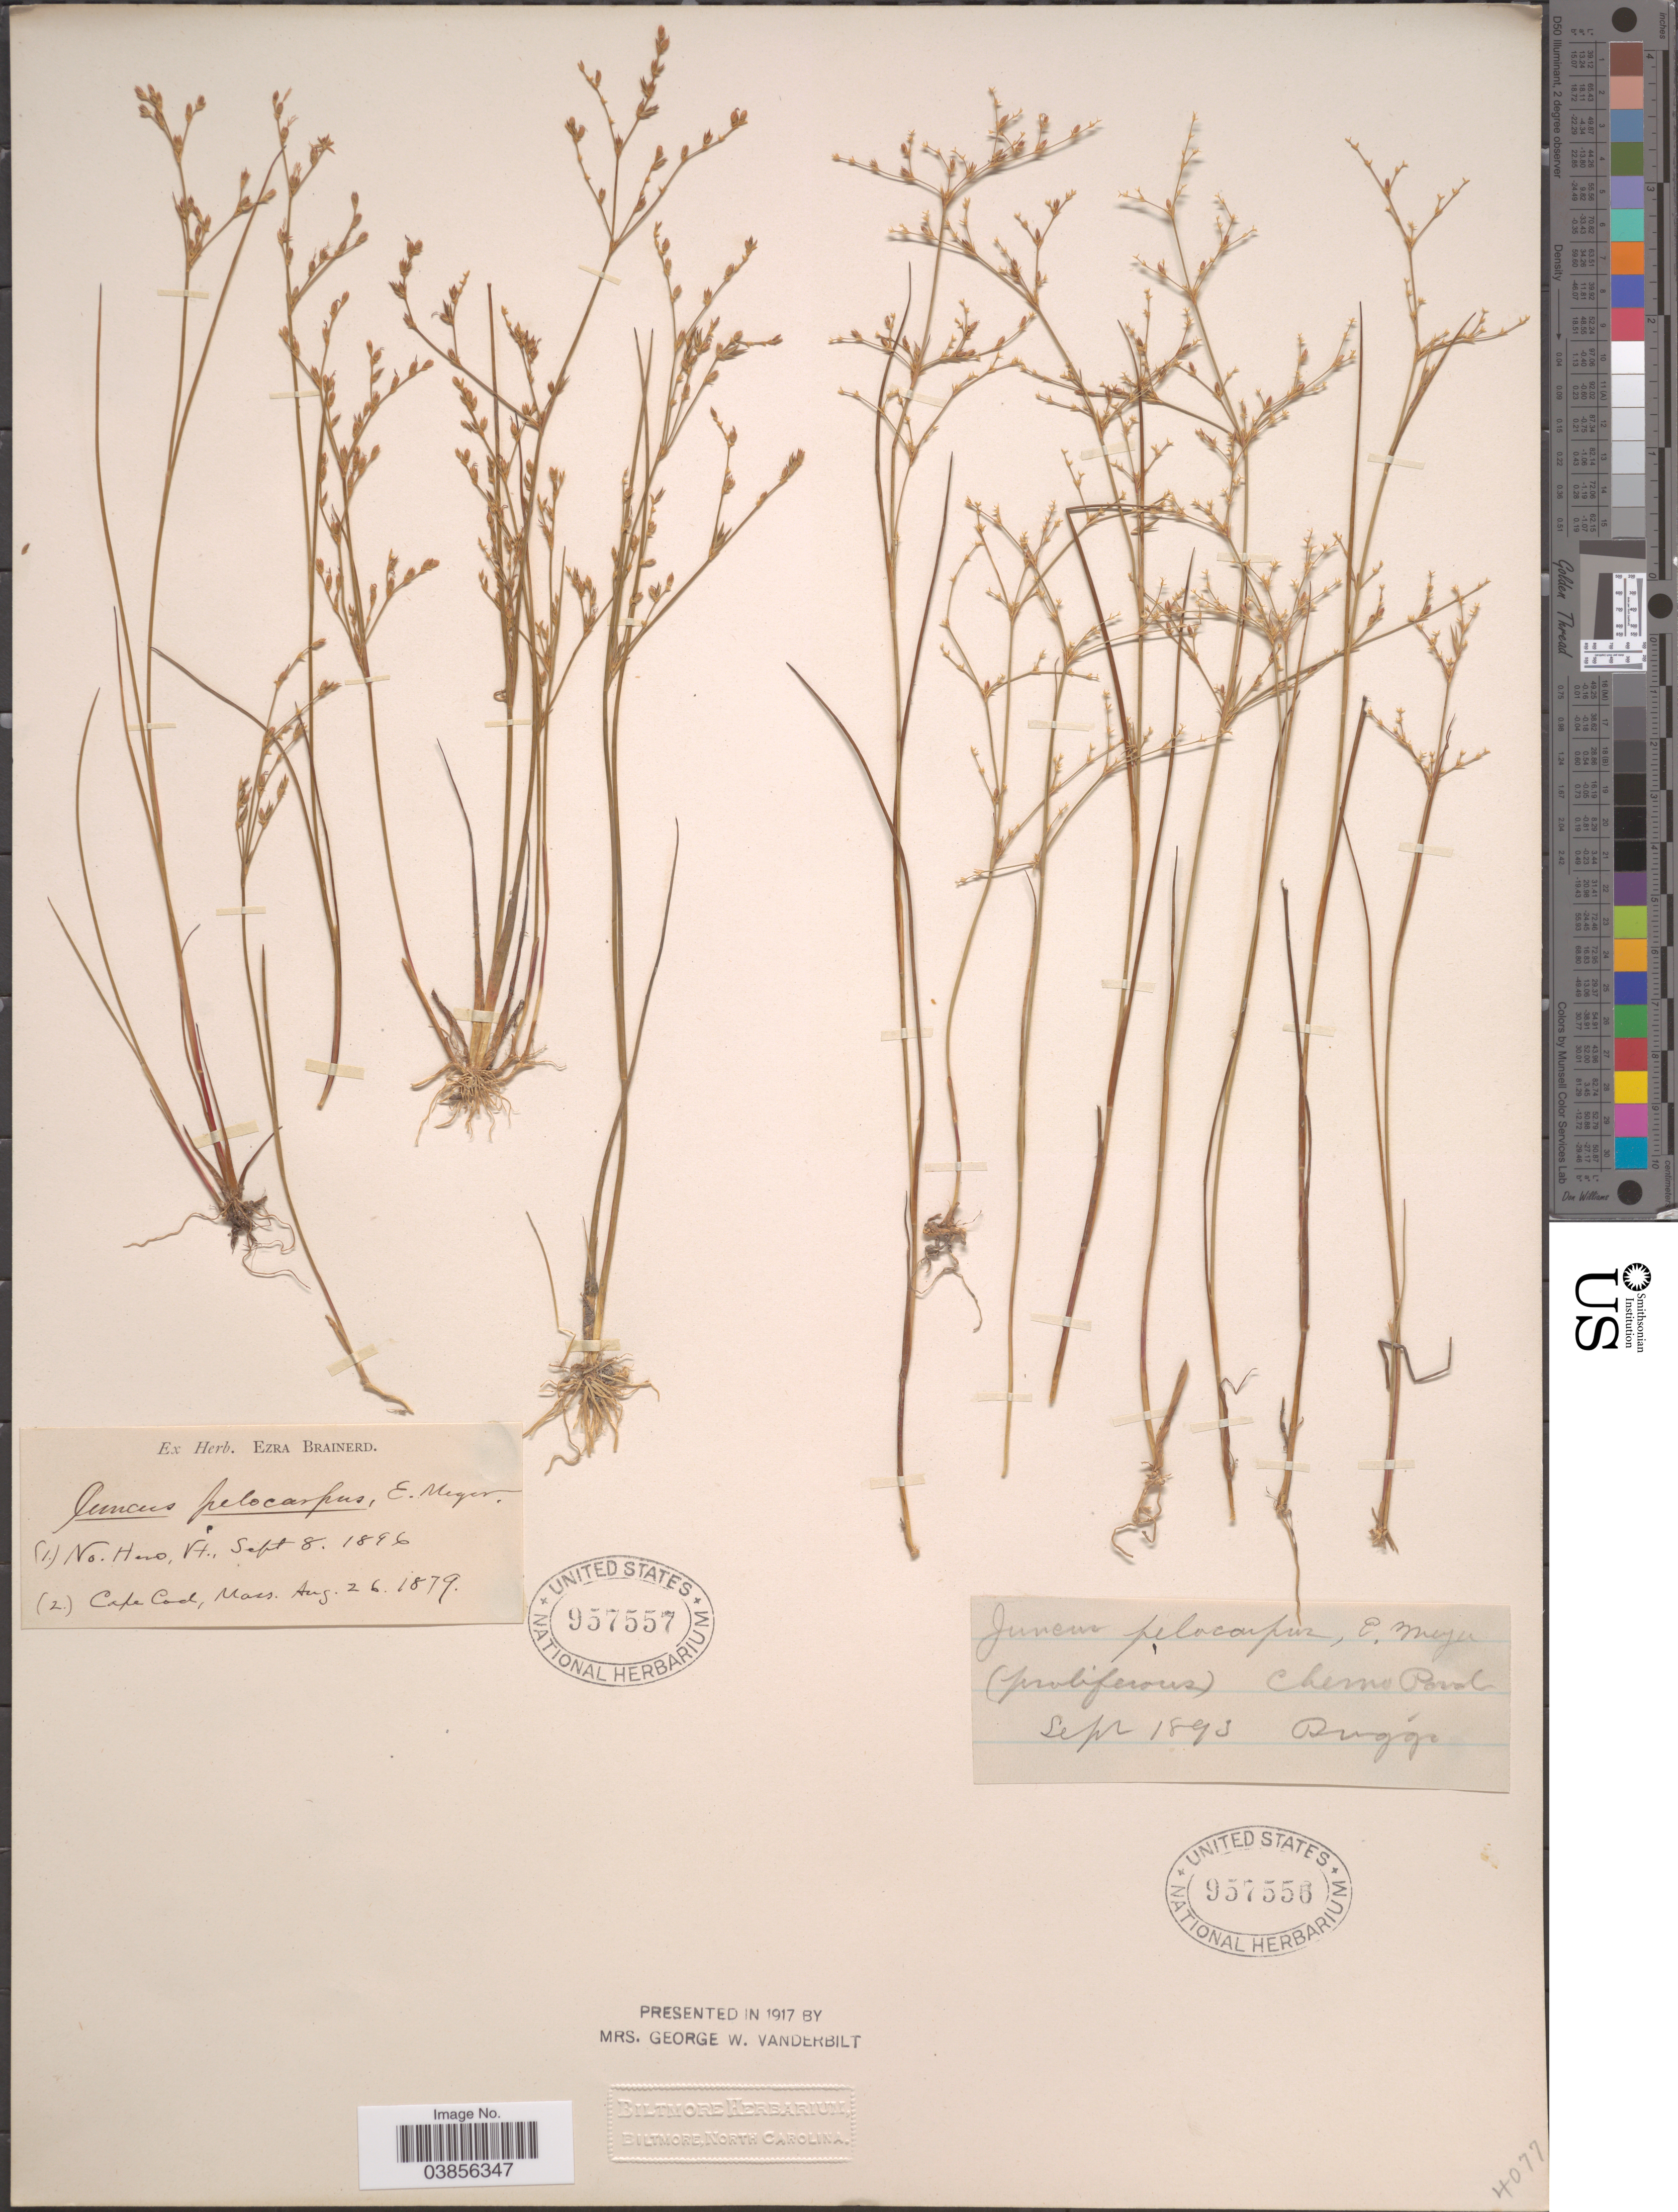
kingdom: Plantae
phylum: Tracheophyta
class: Liliopsida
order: Poales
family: Juncaceae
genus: Juncus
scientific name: Juncus pelocarpus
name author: E. Mey.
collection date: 1893-09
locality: Chemo Pond [unsure placement]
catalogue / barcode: US 957556-2